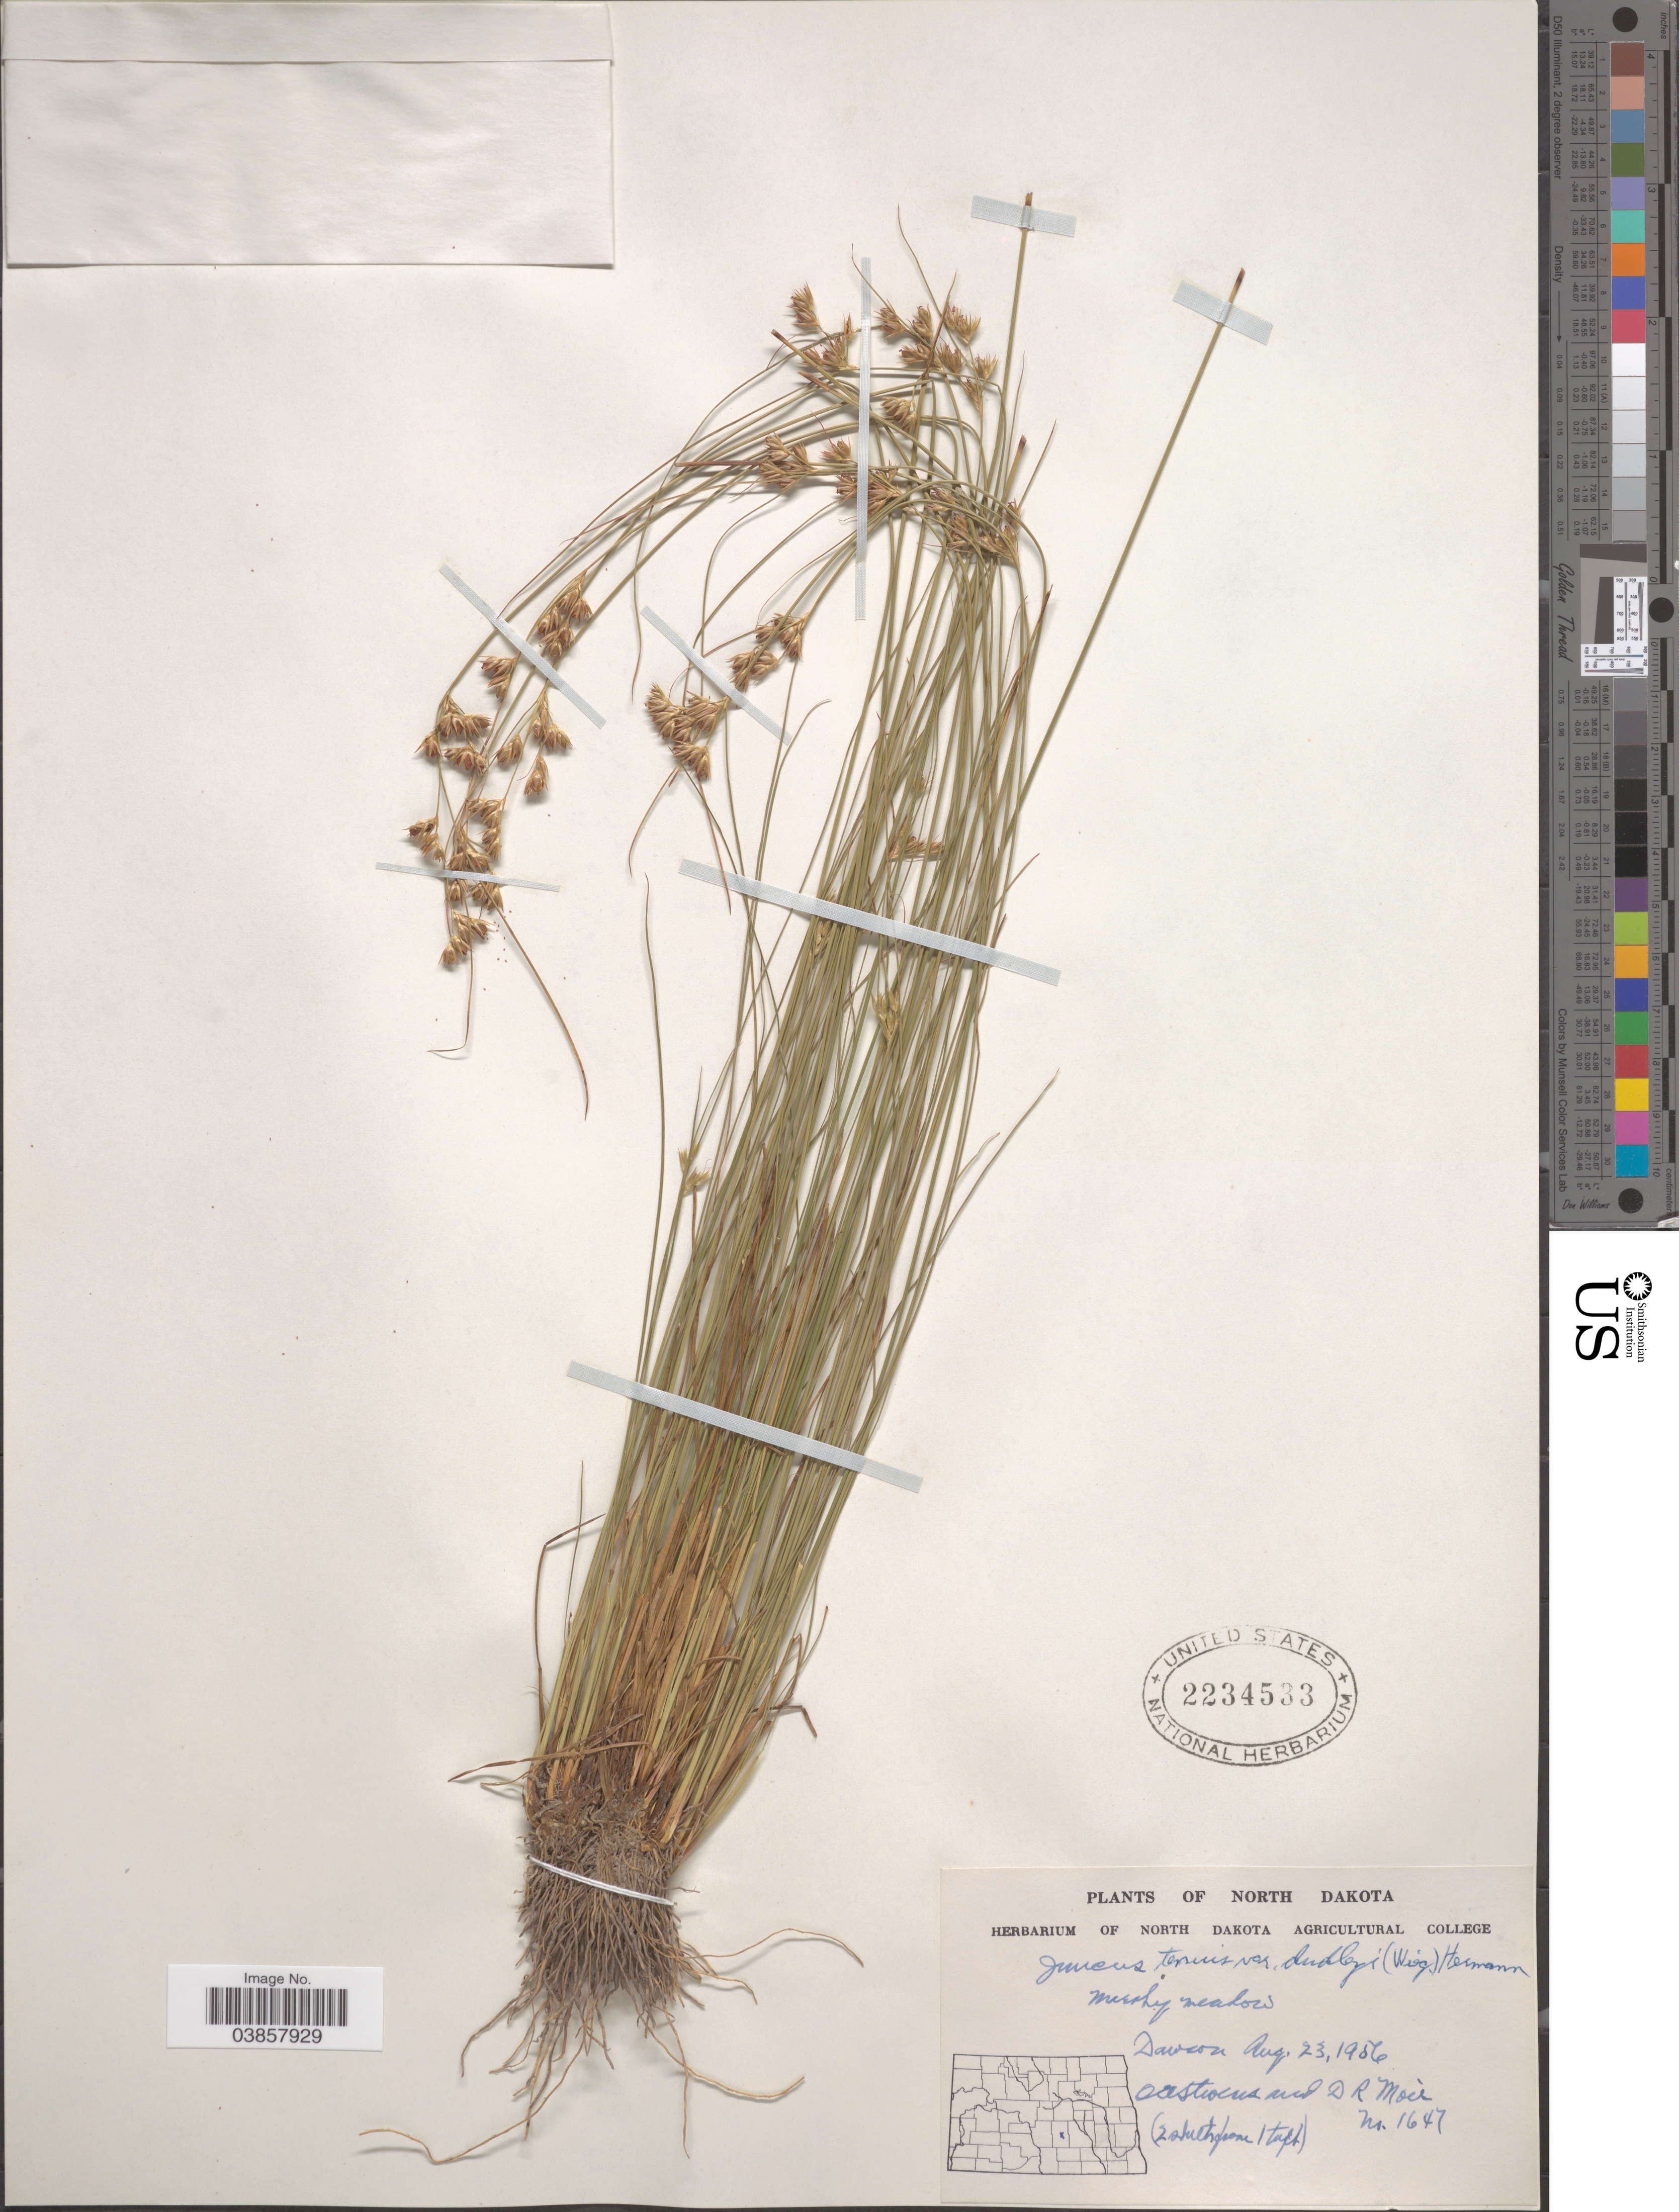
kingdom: Plantae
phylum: Tracheophyta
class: Liliopsida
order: Poales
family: Juncaceae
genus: Juncus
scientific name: Juncus tenuis var. dudleyi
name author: (Wiegand) F.J. Herm.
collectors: O. A. Stevens & D. Moir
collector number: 1647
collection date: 1956-08-23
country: United States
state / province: North Dakota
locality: Dawson.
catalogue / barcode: US 2234533